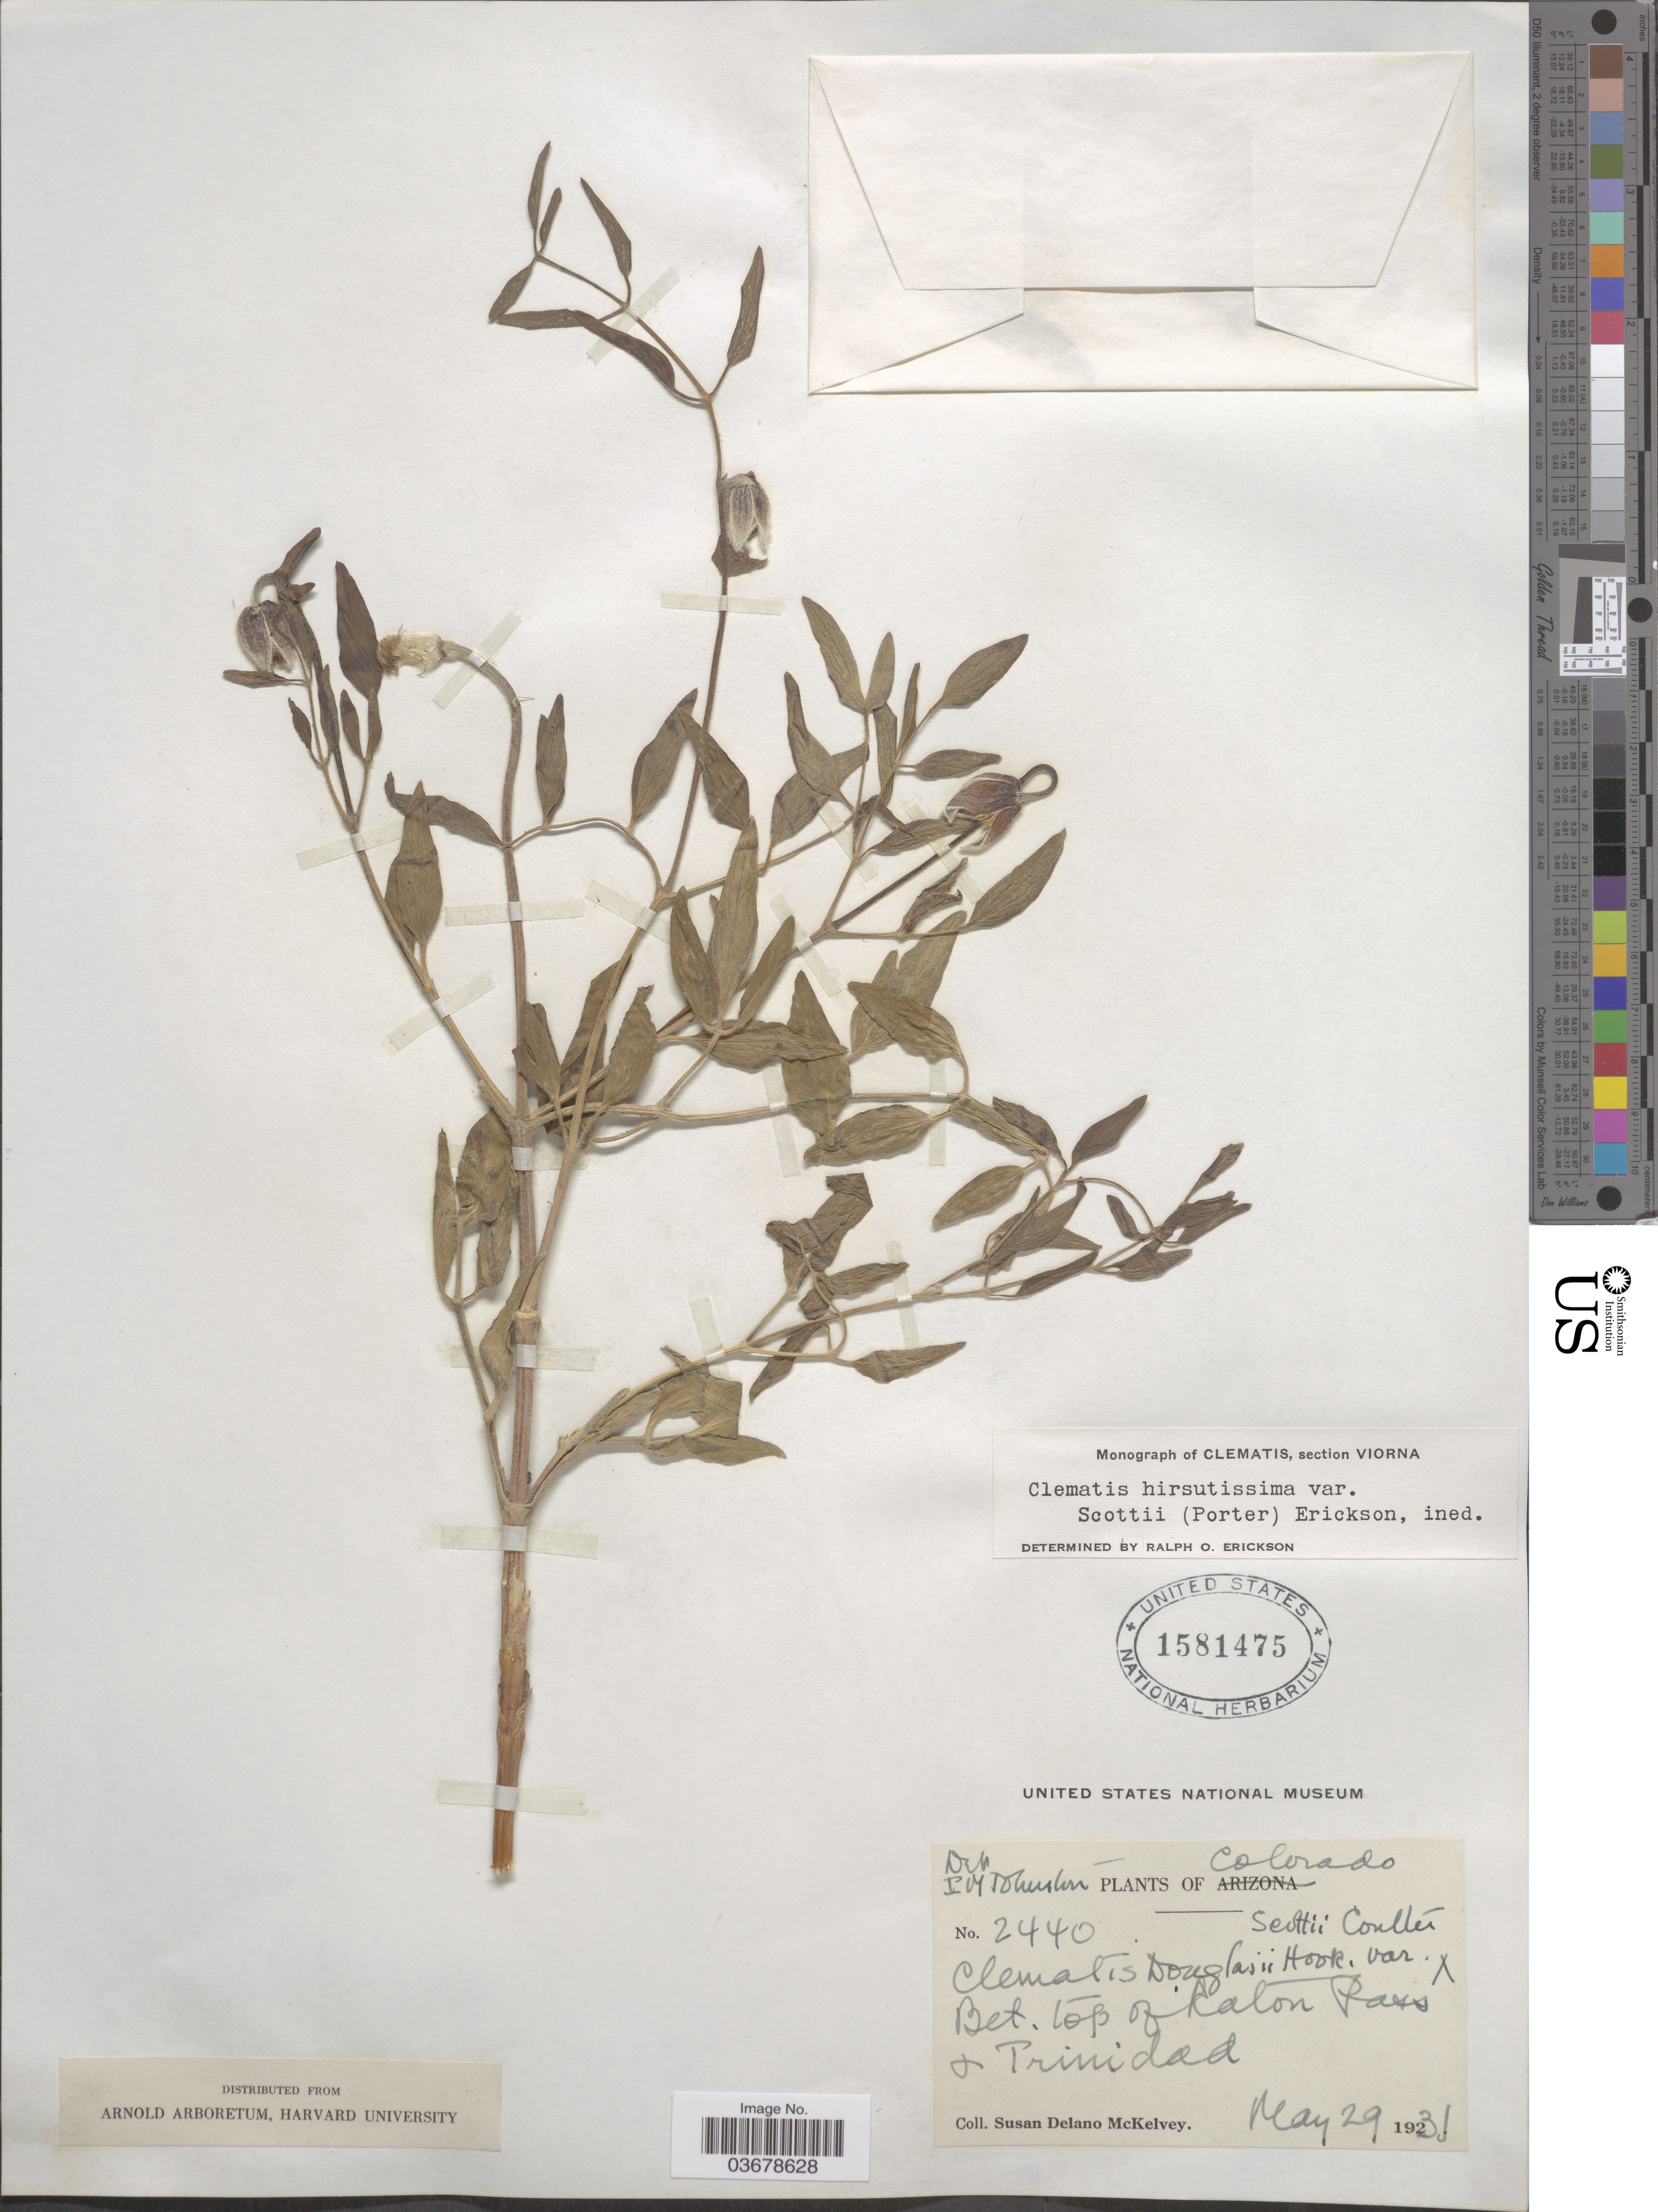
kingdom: Plantae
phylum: Tracheophyta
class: Magnoliopsida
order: Ranunculales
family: Ranunculaceae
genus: Clematis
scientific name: Clematis viorna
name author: L.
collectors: S. A. McKelvey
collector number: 2440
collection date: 1931-05-29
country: United States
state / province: Colorado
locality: Bet. top of Raton Pass & Trinidad.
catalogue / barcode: US 1581475